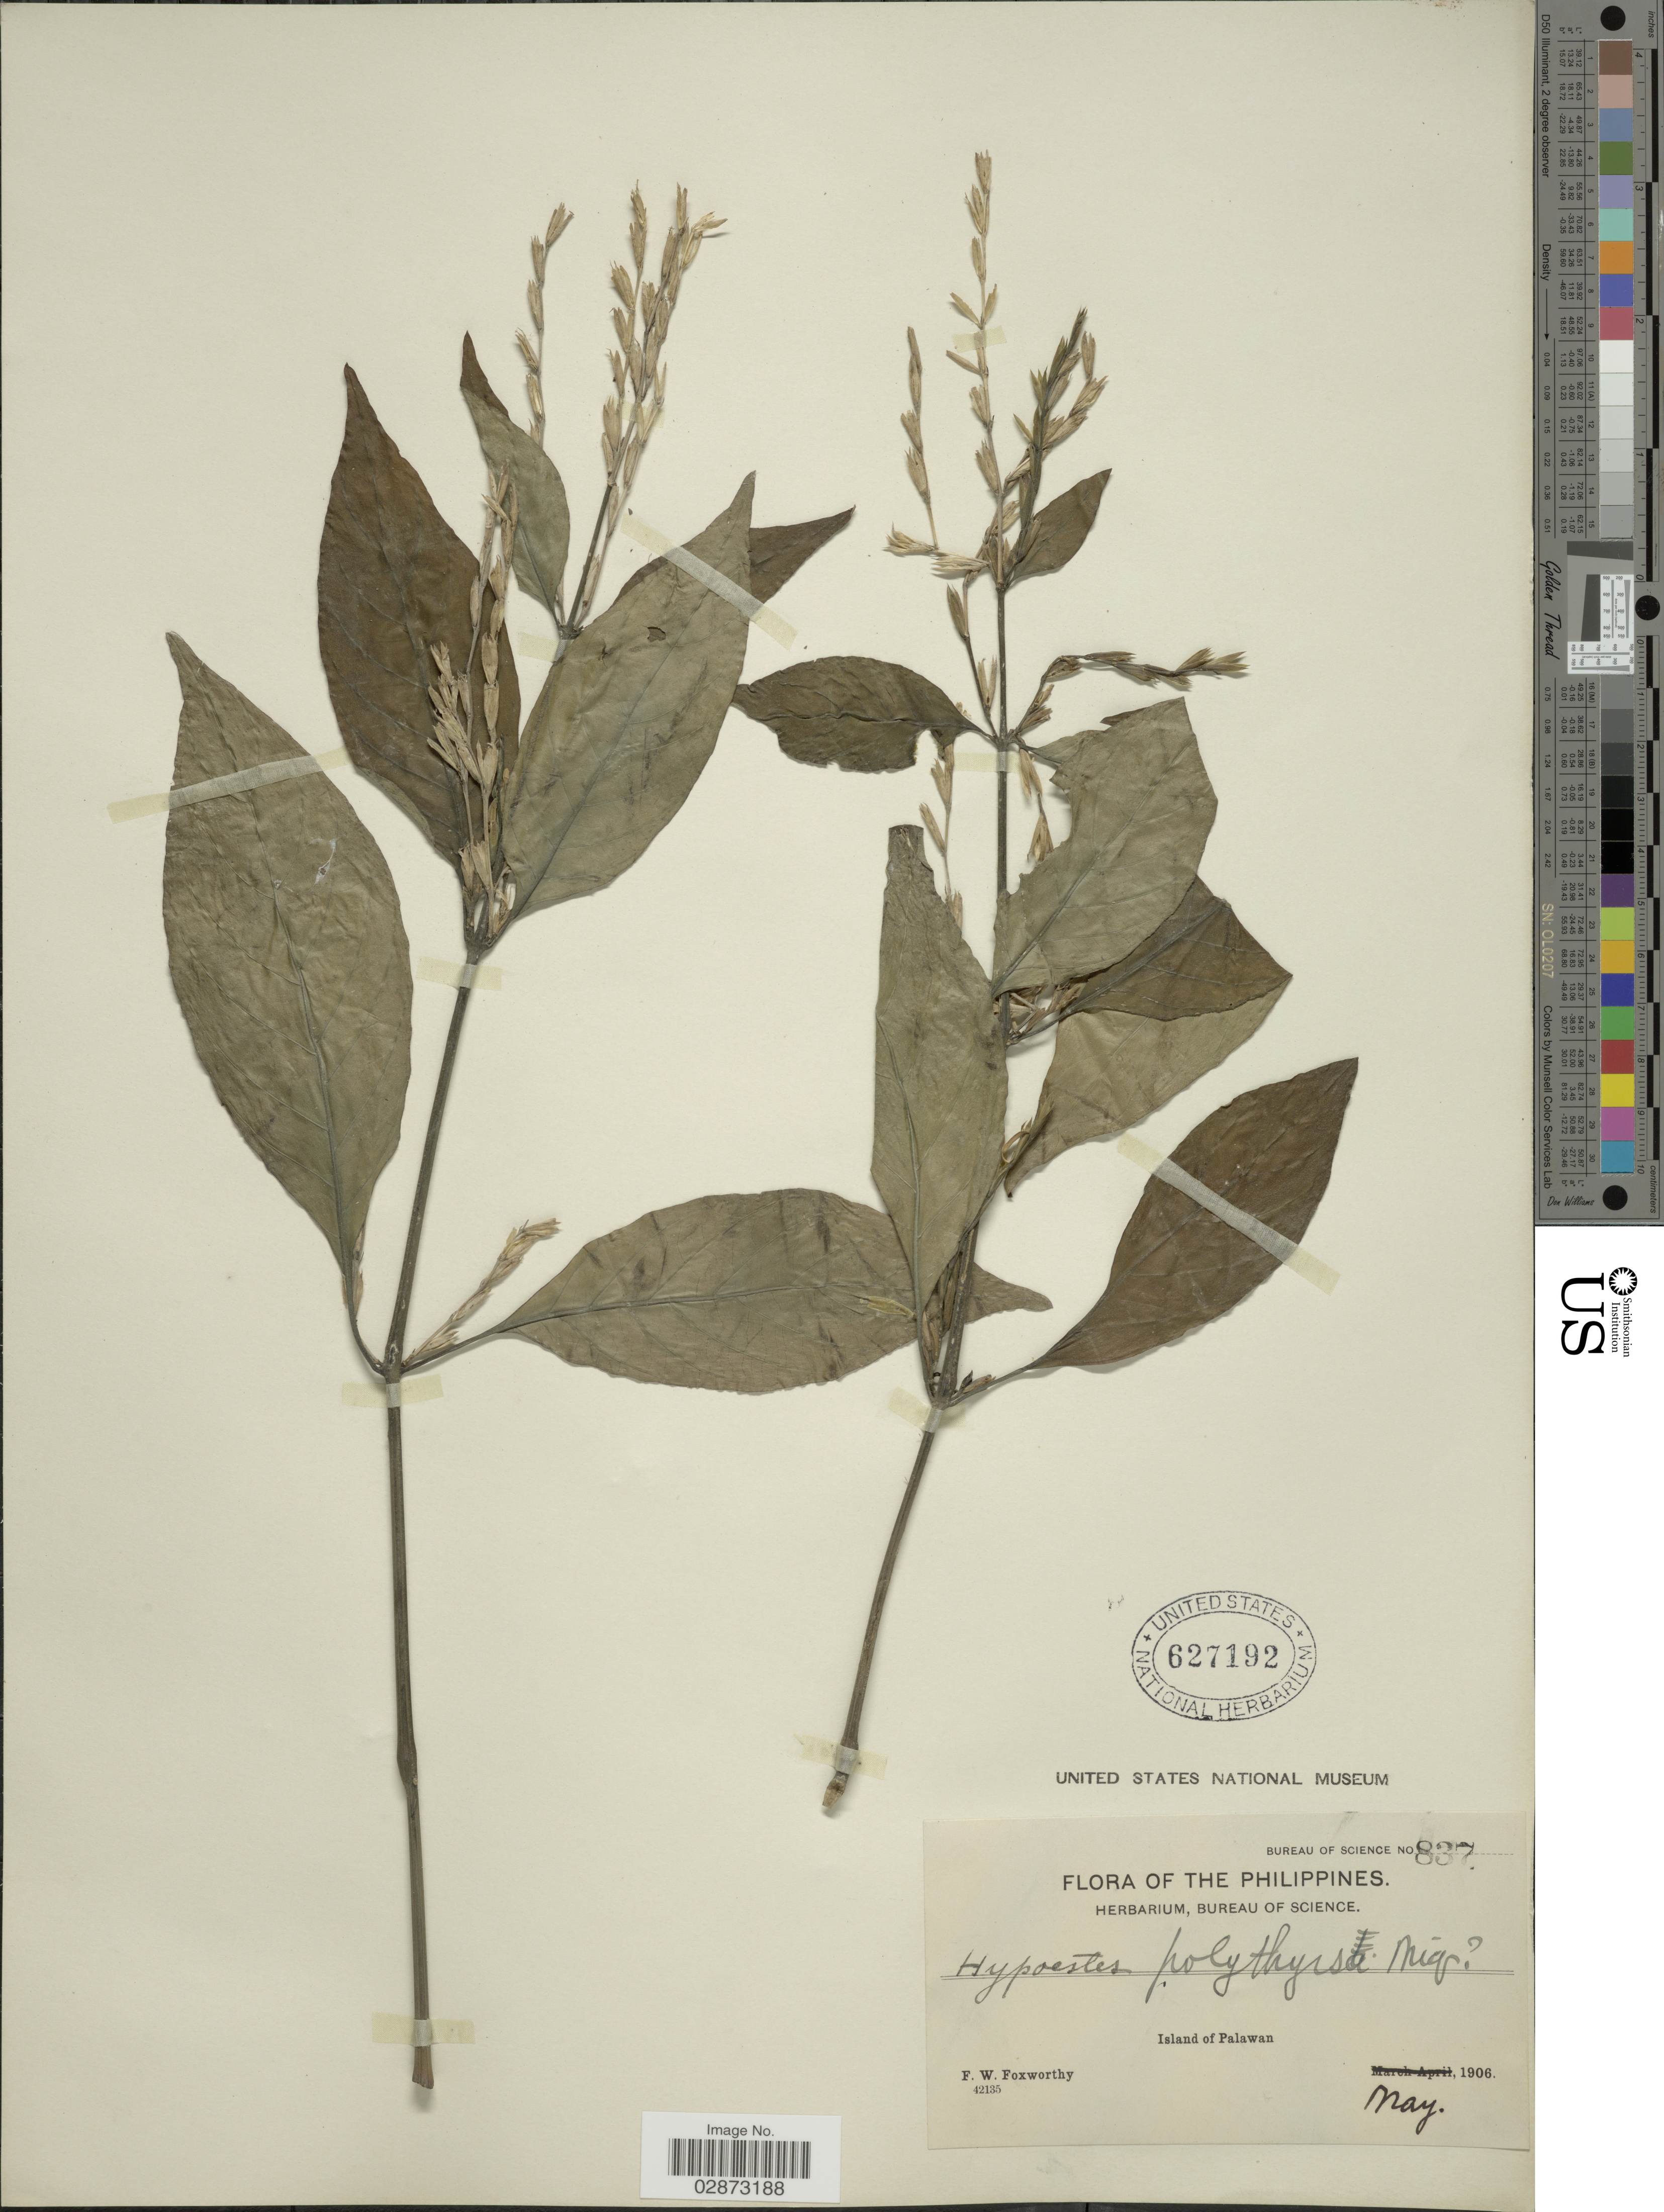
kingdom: Plantae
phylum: Tracheophyta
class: Magnoliopsida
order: Lamiales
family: Acanthaceae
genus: Hypoestes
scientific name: Hypoestes floribunda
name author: R. Br.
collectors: F. W. Foxworthy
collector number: Bureau of Science 837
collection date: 1906-05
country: Philippines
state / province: Mimaropa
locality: Island of Palawan.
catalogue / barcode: US 627192